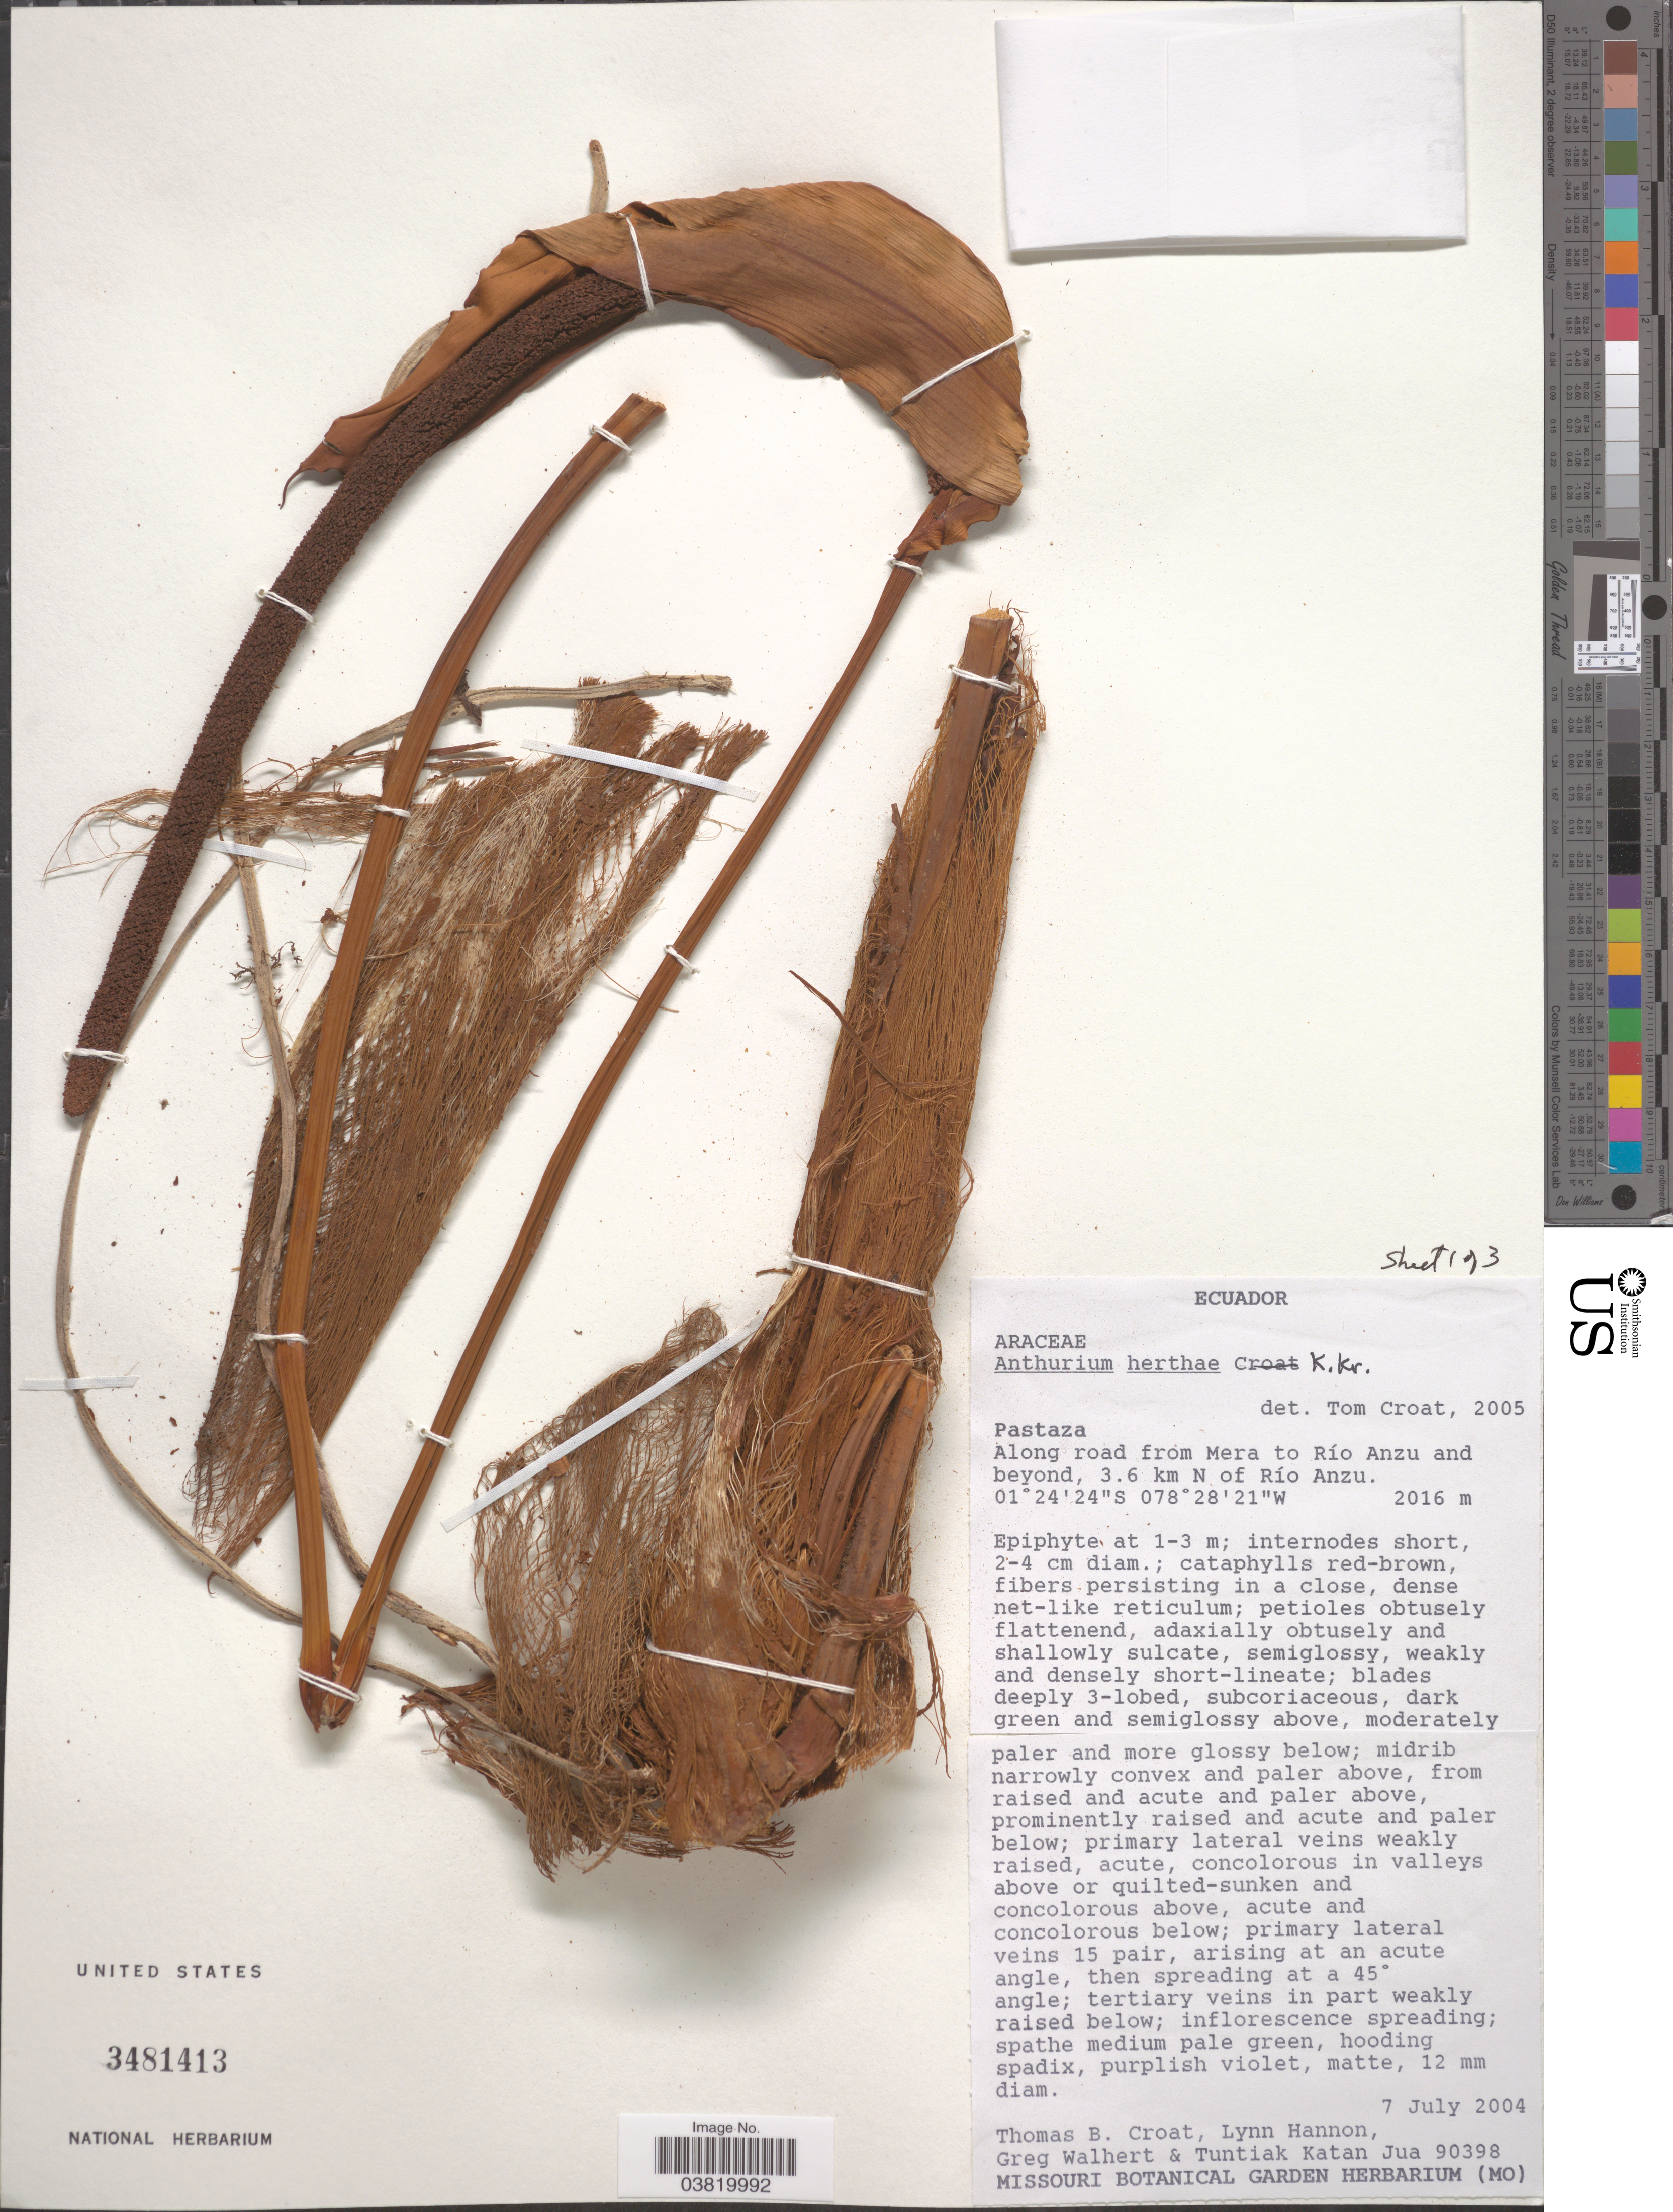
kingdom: Plantae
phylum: Tracheophyta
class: Liliopsida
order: Alismatales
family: Araceae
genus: Anthurium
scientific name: Anthurium herthae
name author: K. Krause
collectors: T. B. Croat, L. Hannon, G. Walhert & T. Katan Jua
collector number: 90398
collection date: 2004-07-07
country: Ecuador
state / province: Pastaza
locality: Along road from Mera to Río Anzu and beyond, 3.6 km N of Río Anzu.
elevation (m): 2016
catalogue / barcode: US 3481413